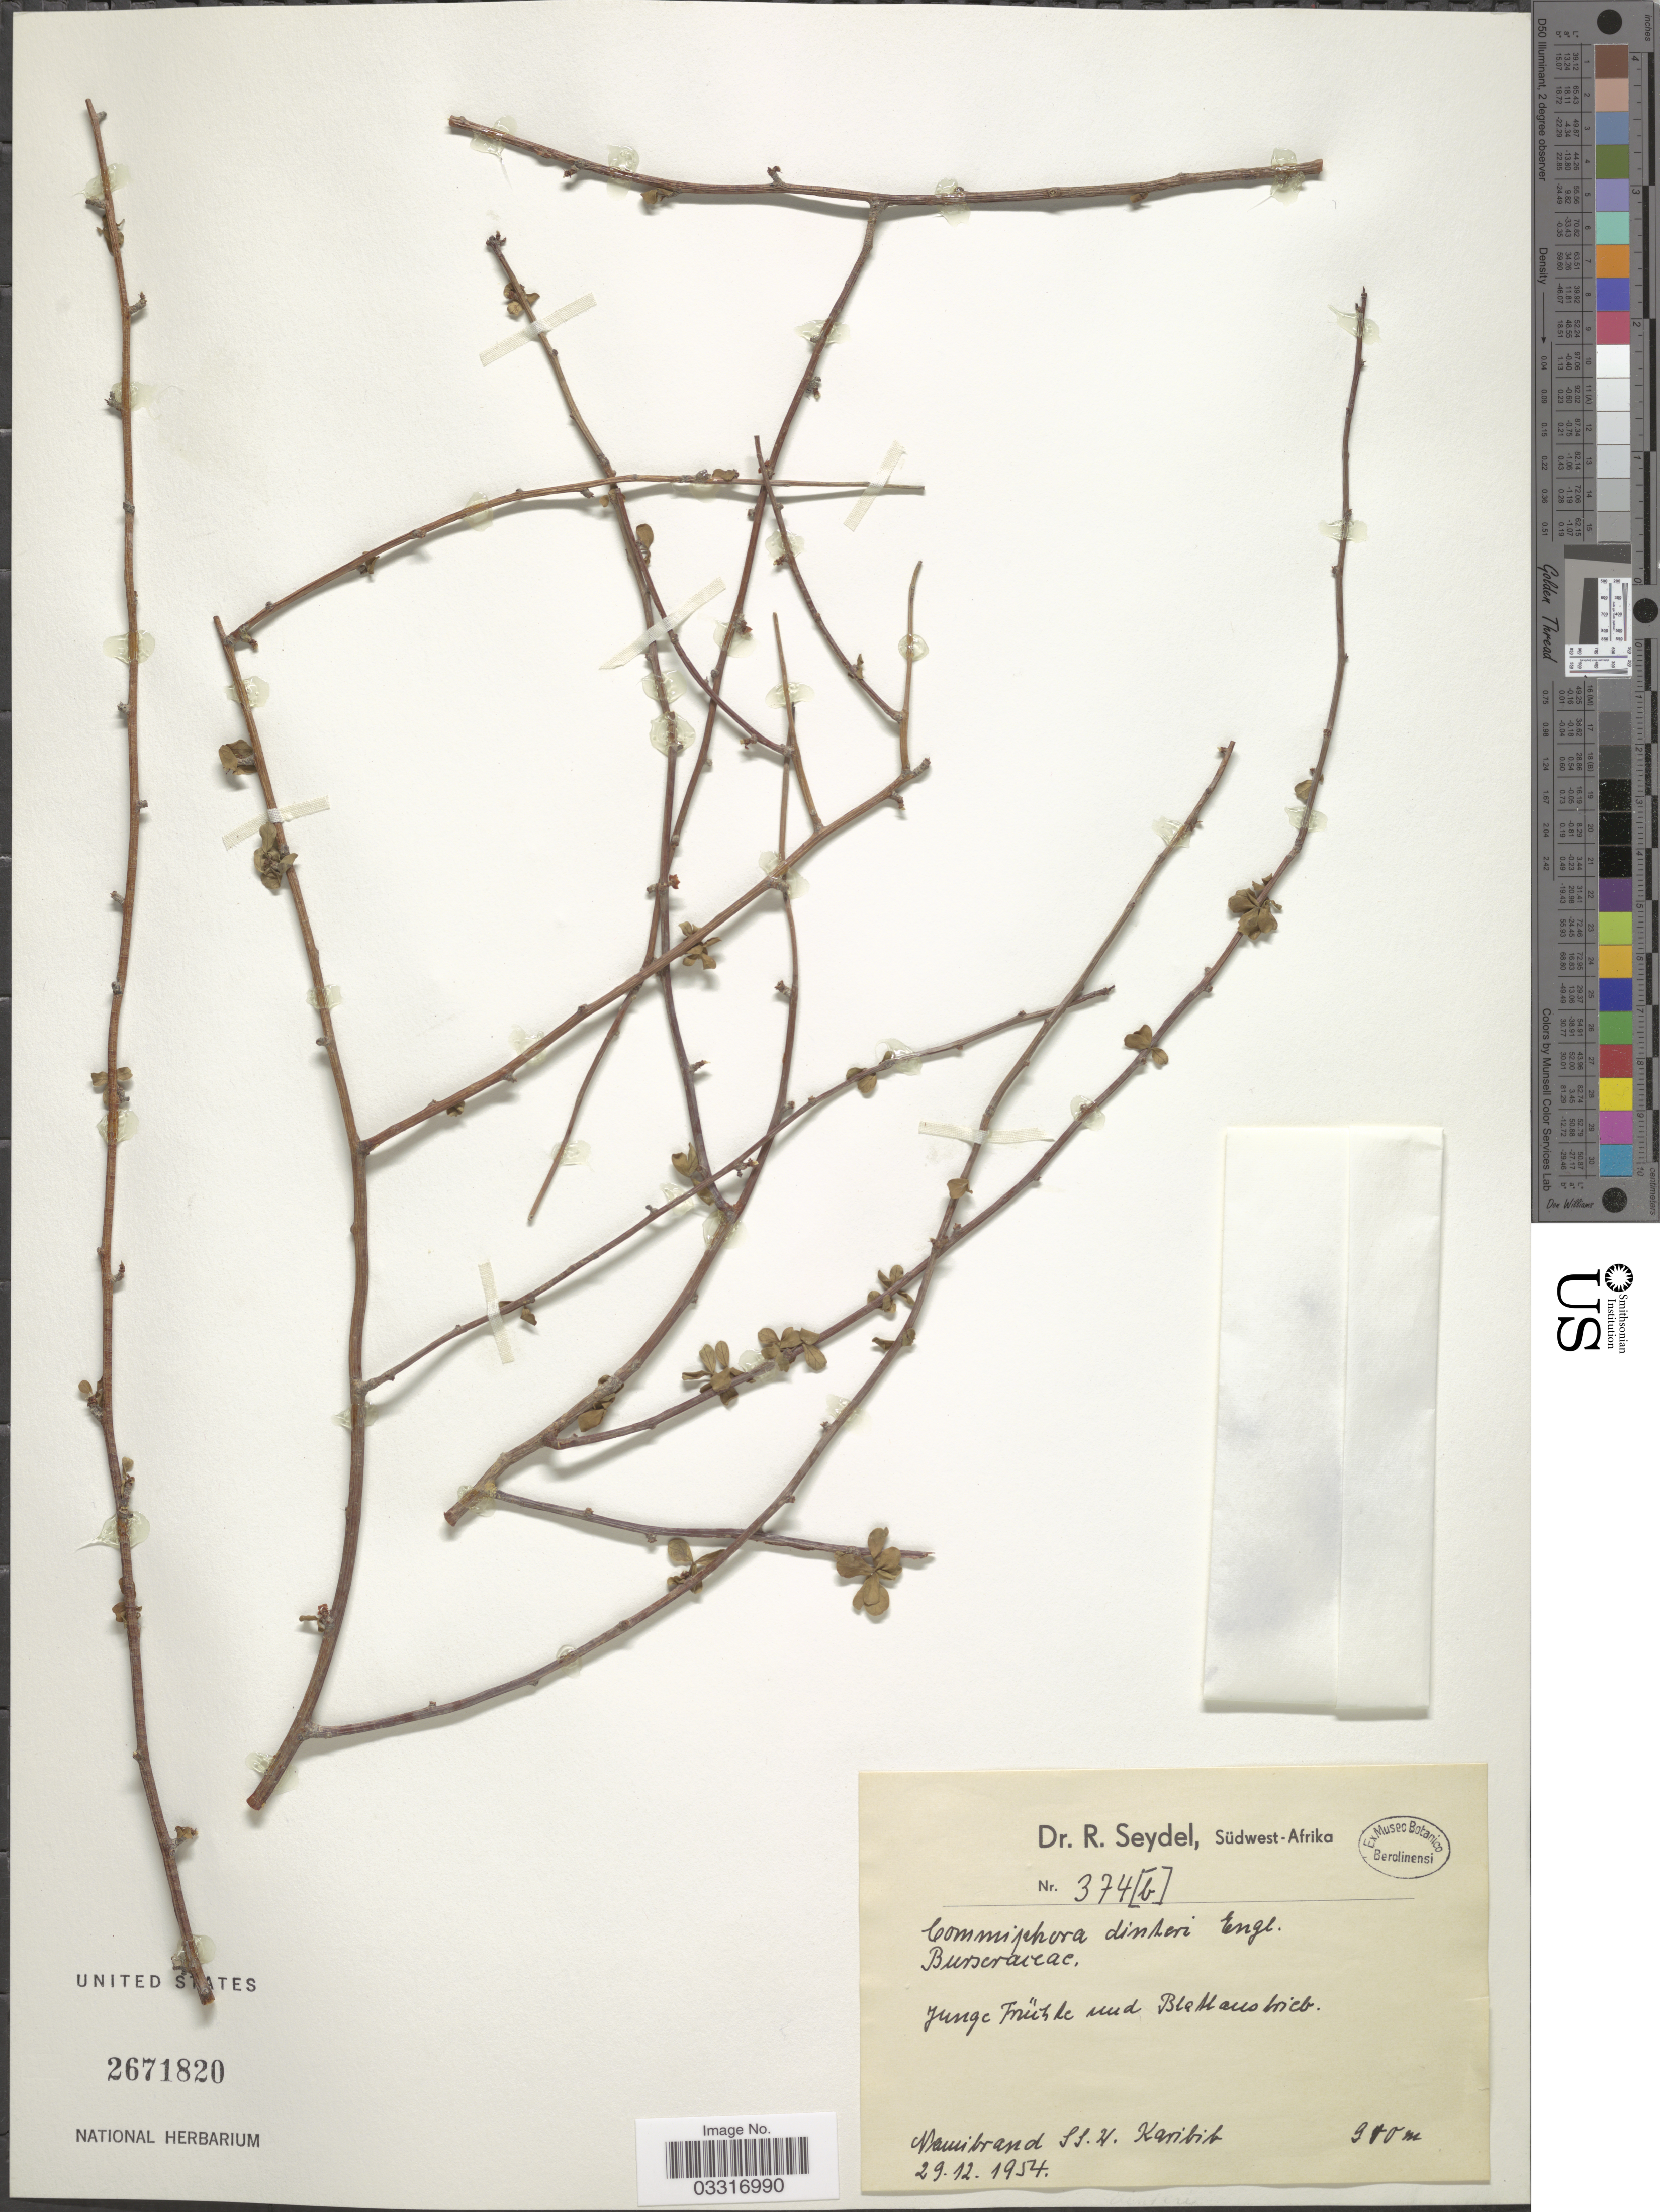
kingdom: Plantae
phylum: Tracheophyta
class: Magnoliopsida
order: Sapindales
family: Burseraceae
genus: Commiphora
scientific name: Commiphora dinteri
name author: Engl.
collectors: R. Seydel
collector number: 374 [b]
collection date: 1954-12-29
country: Namibia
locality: Süd-west-Afrika. Namibrand S.S.W. Karibib.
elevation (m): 300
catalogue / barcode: US 2671820